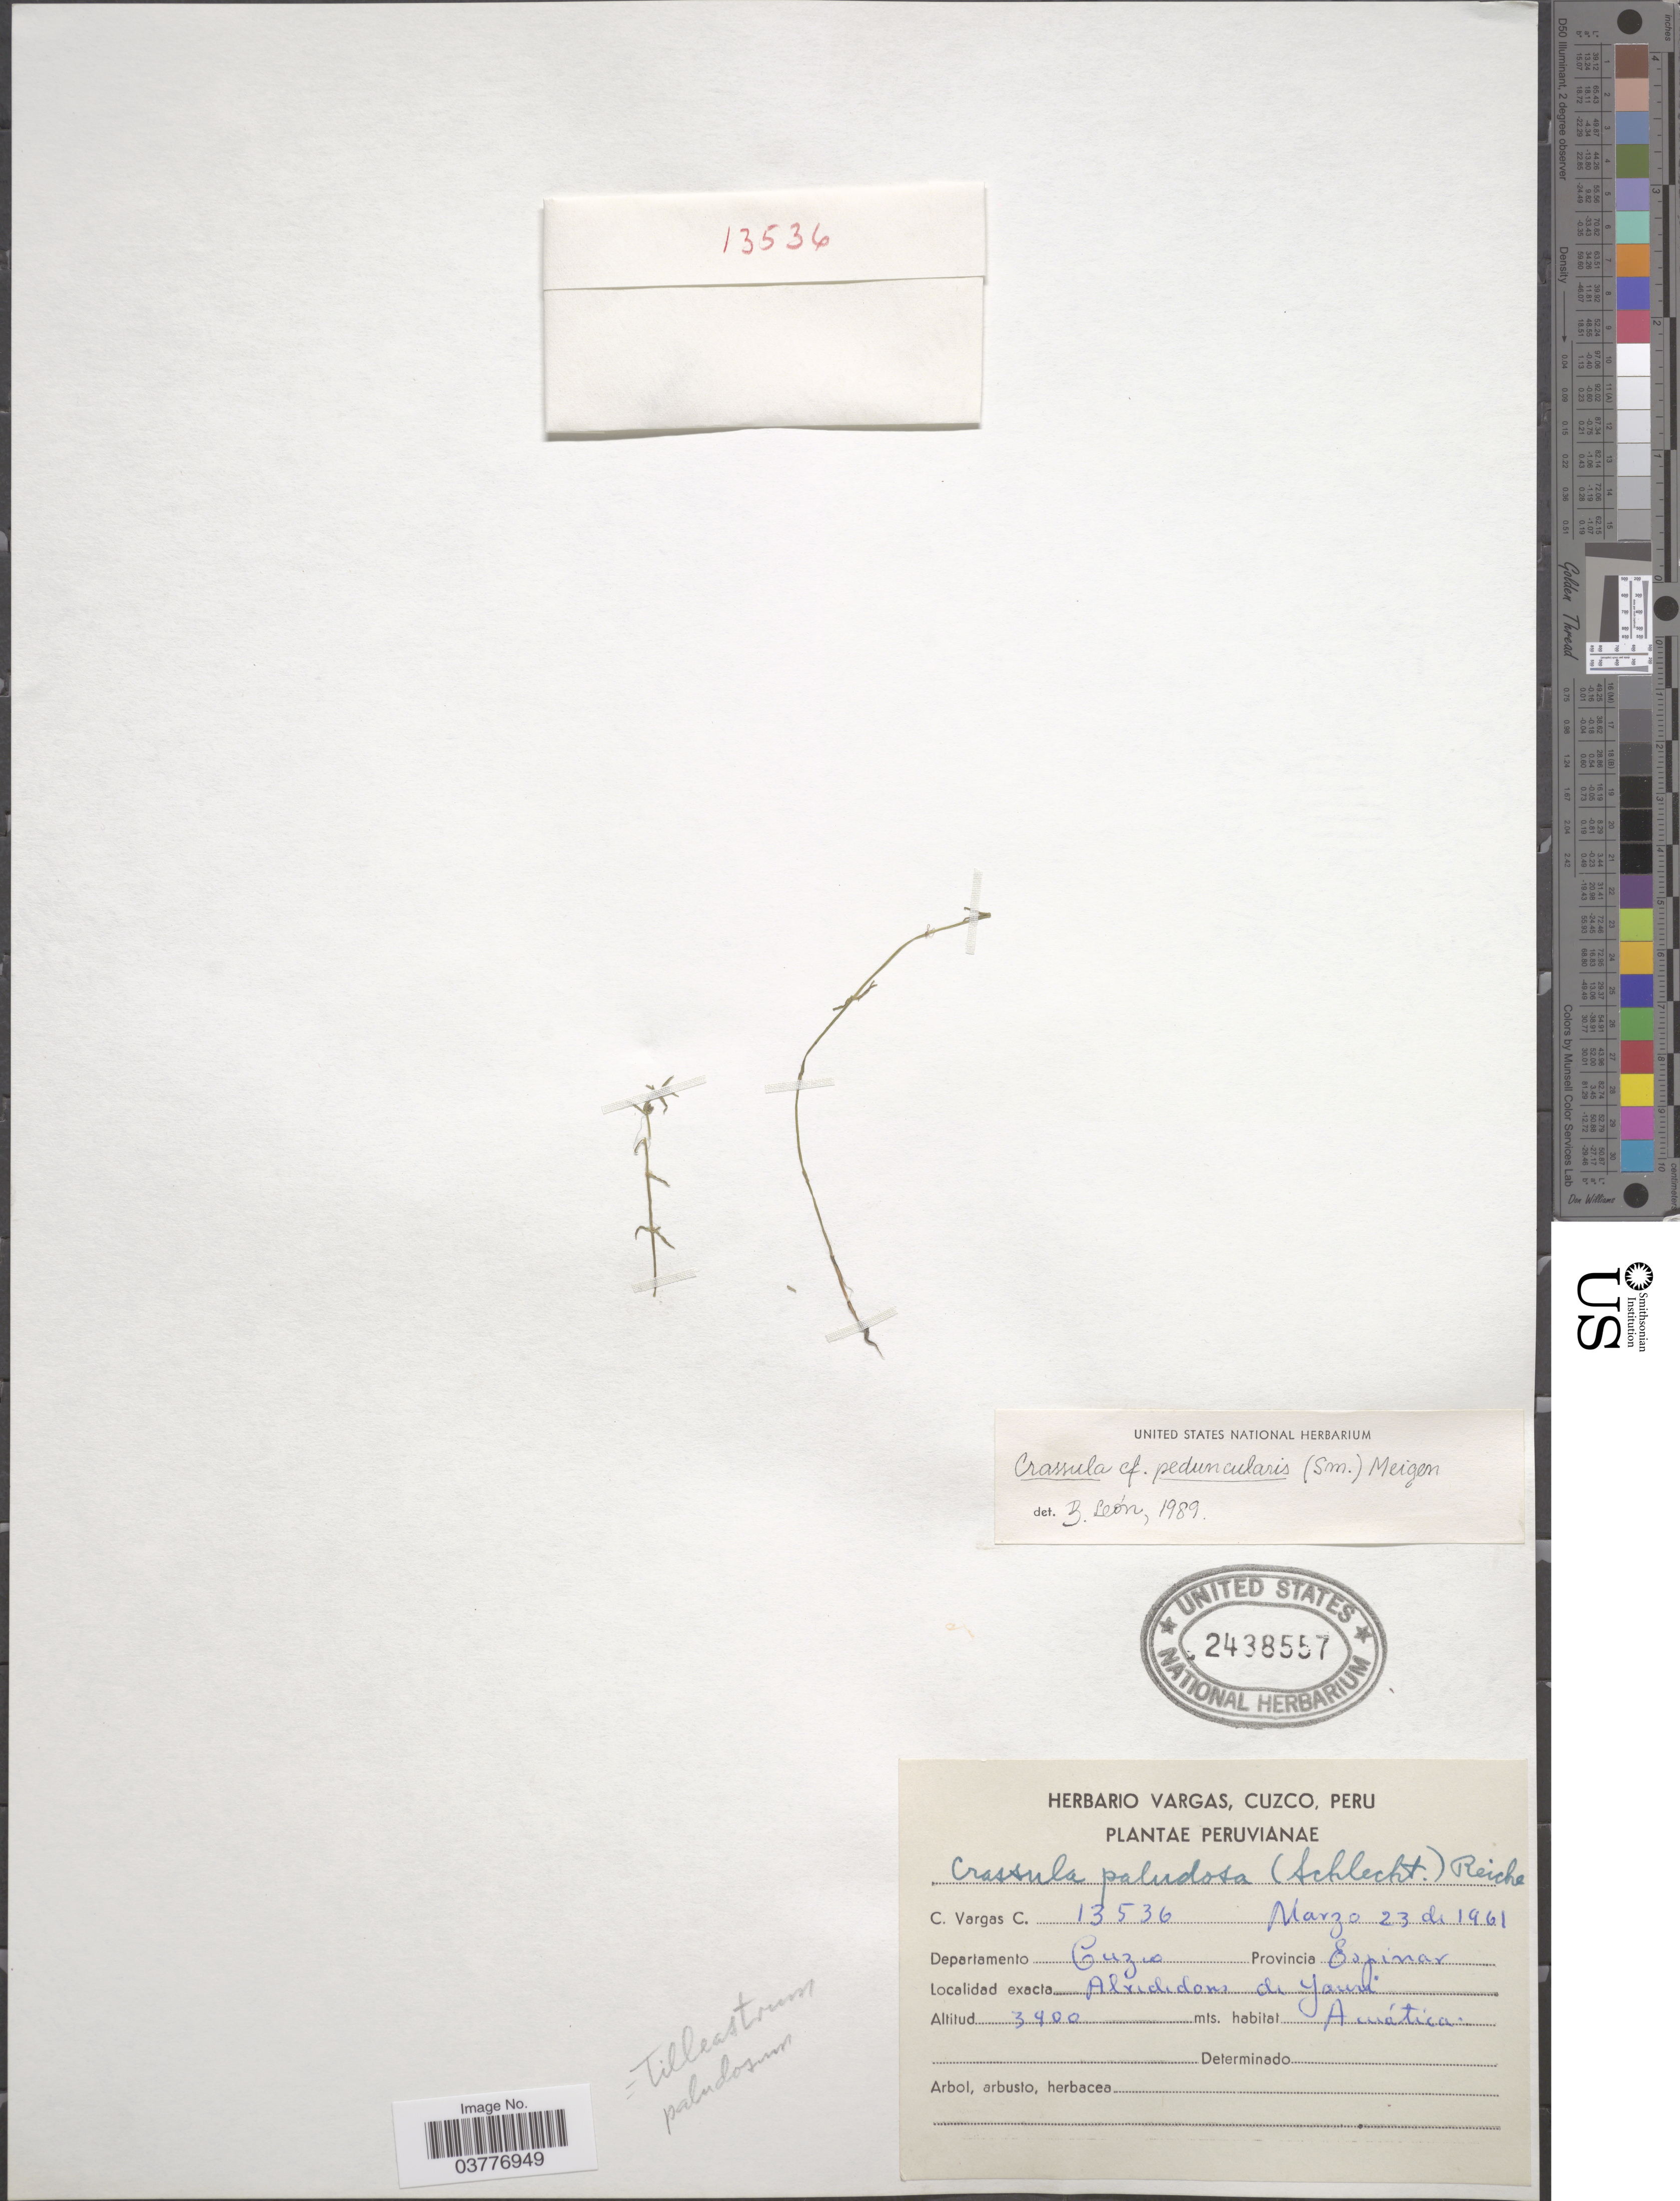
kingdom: Plantae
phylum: Tracheophyta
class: Magnoliopsida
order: Saxifragales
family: Crassulaceae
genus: Crassula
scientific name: Crassula peduncularis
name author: (Sm.) Cambess.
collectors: C. Vargas Calderón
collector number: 13536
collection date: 1961-03-23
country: Peru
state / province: Cusco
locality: Departamento Cuzco, Provincia Espinar. Alrededores de Yauri.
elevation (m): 3900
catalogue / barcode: US 2438557